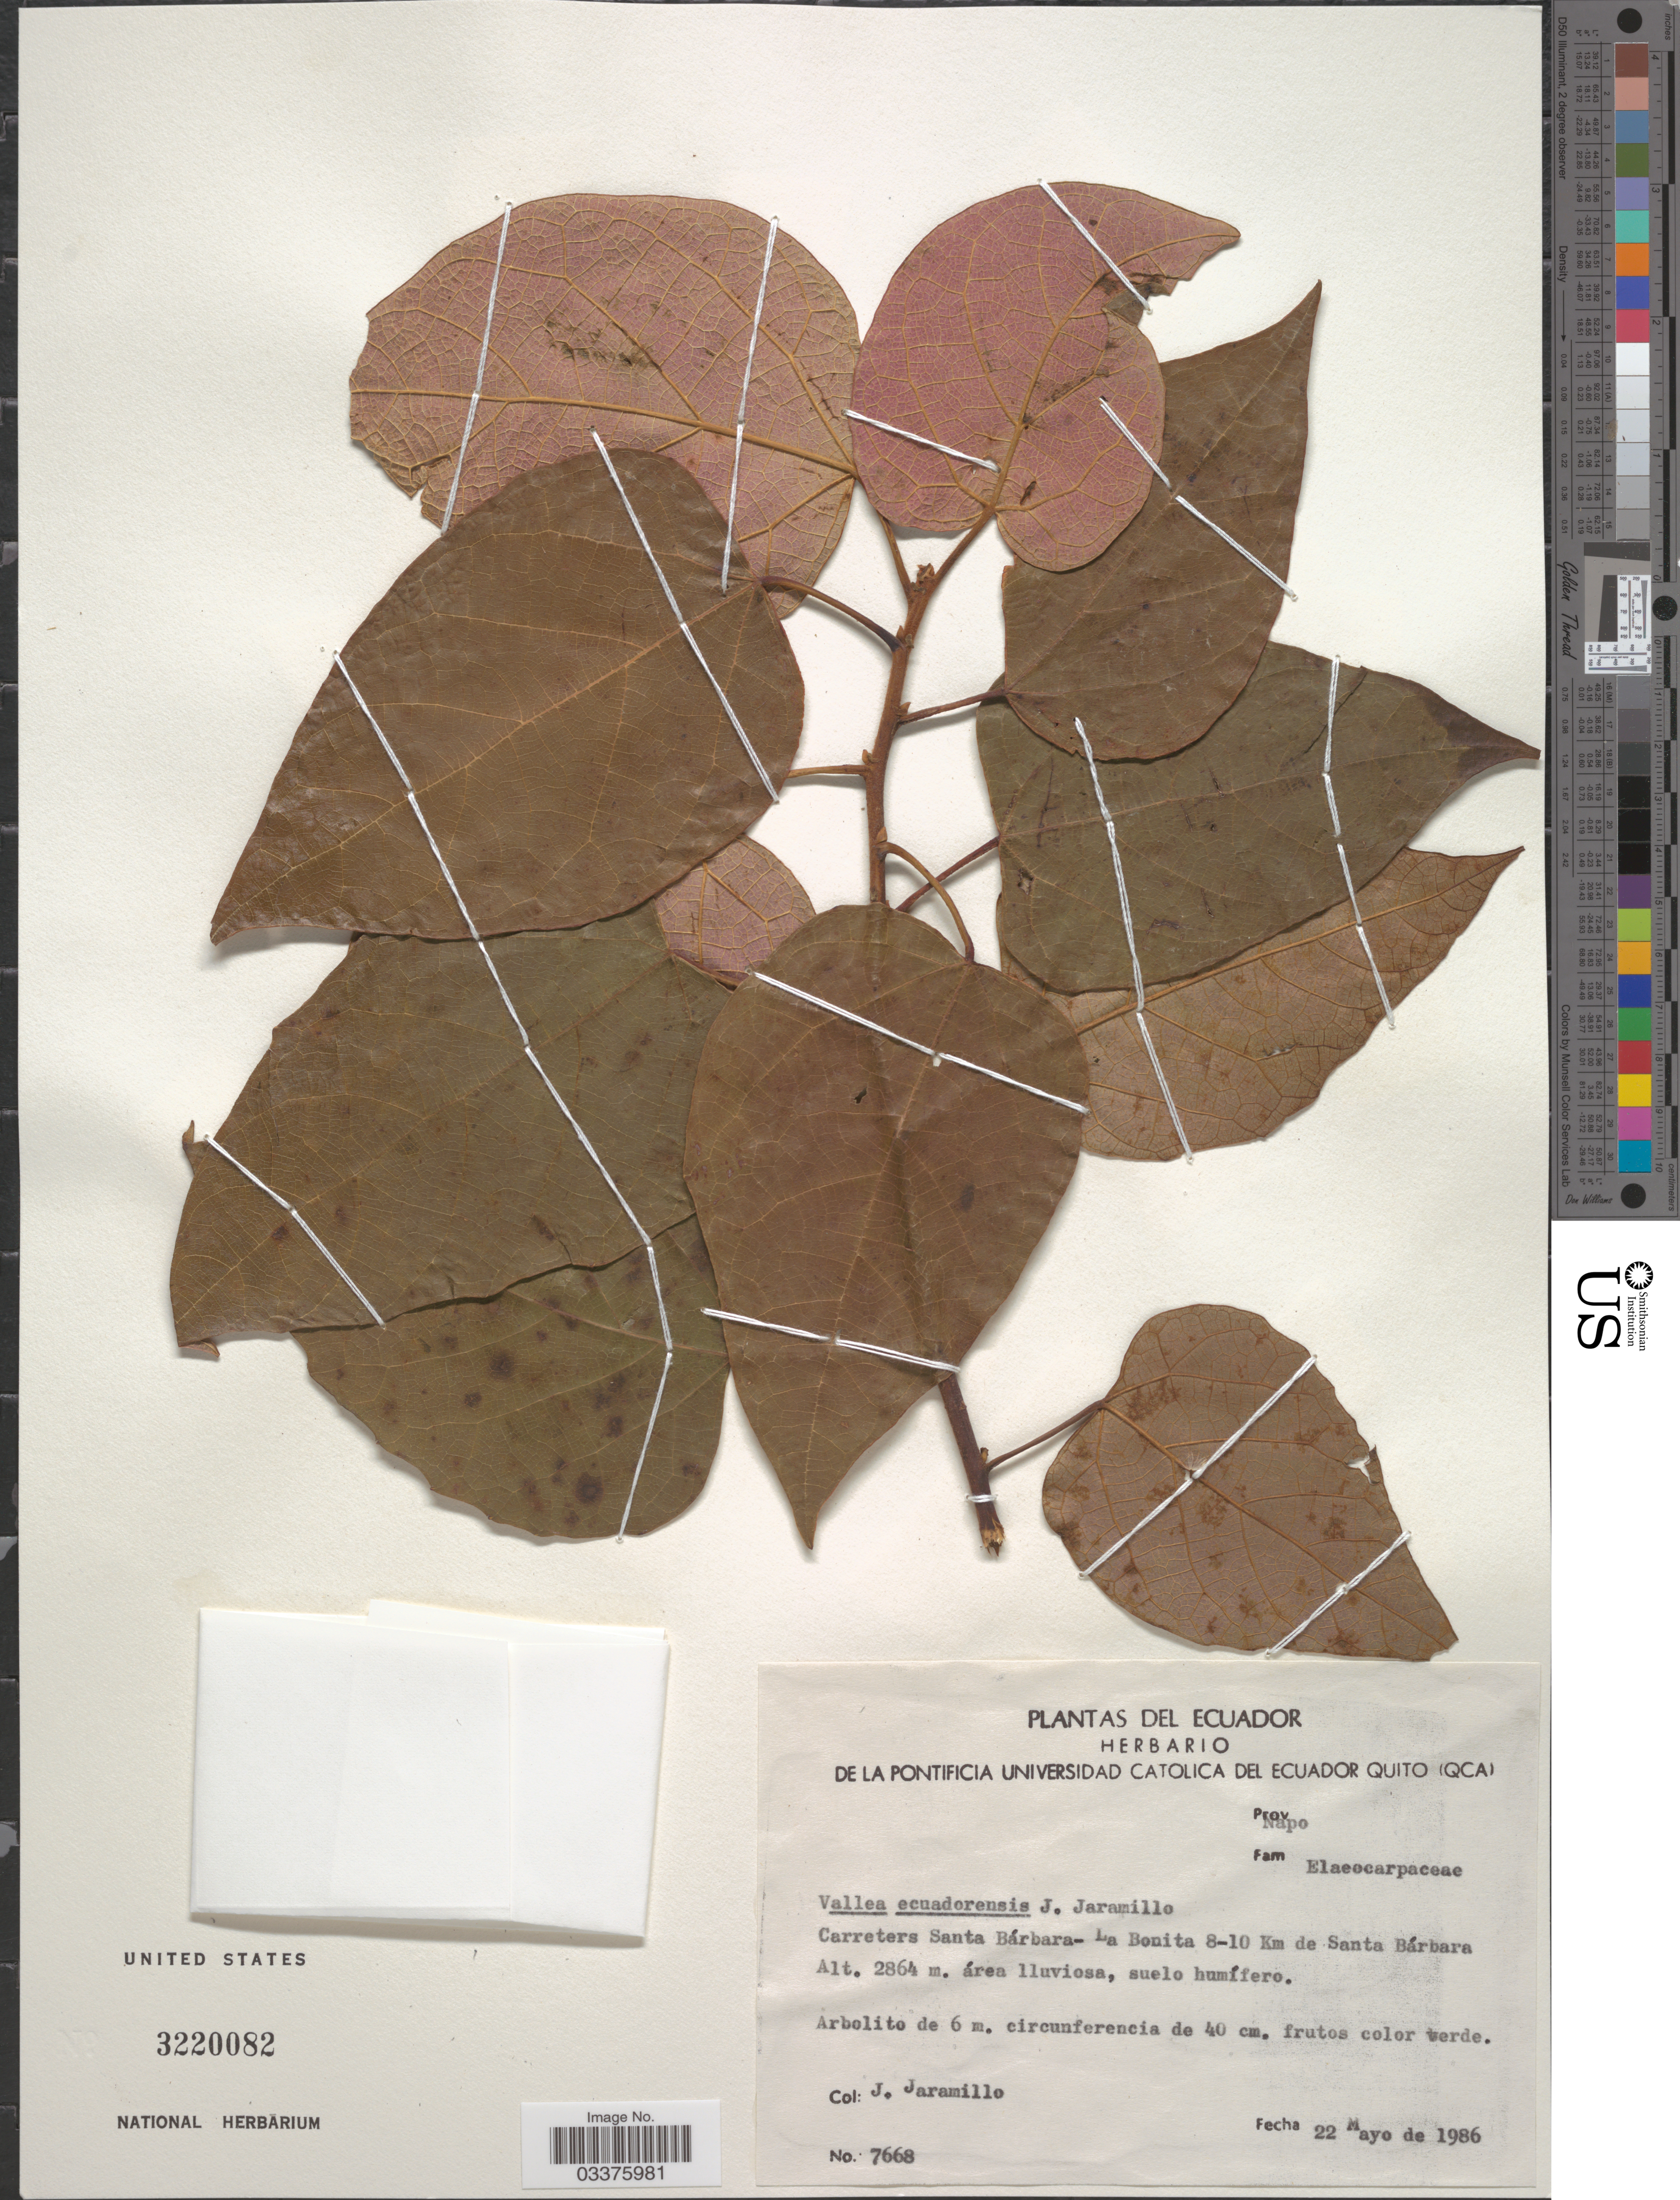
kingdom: Plantae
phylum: Tracheophyta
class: Magnoliopsida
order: Oxalidales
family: Elaeocarpaceae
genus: Vallea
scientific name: Vallea ecuadorensis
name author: J. Jaram.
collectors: J. Jaramillo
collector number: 7668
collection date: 1985-05-22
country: Ecuador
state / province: Napo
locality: Carretera Santa Bárbara- La Bonita 8-10 Km de Santa Bárbara.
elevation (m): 2864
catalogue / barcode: US 3220082